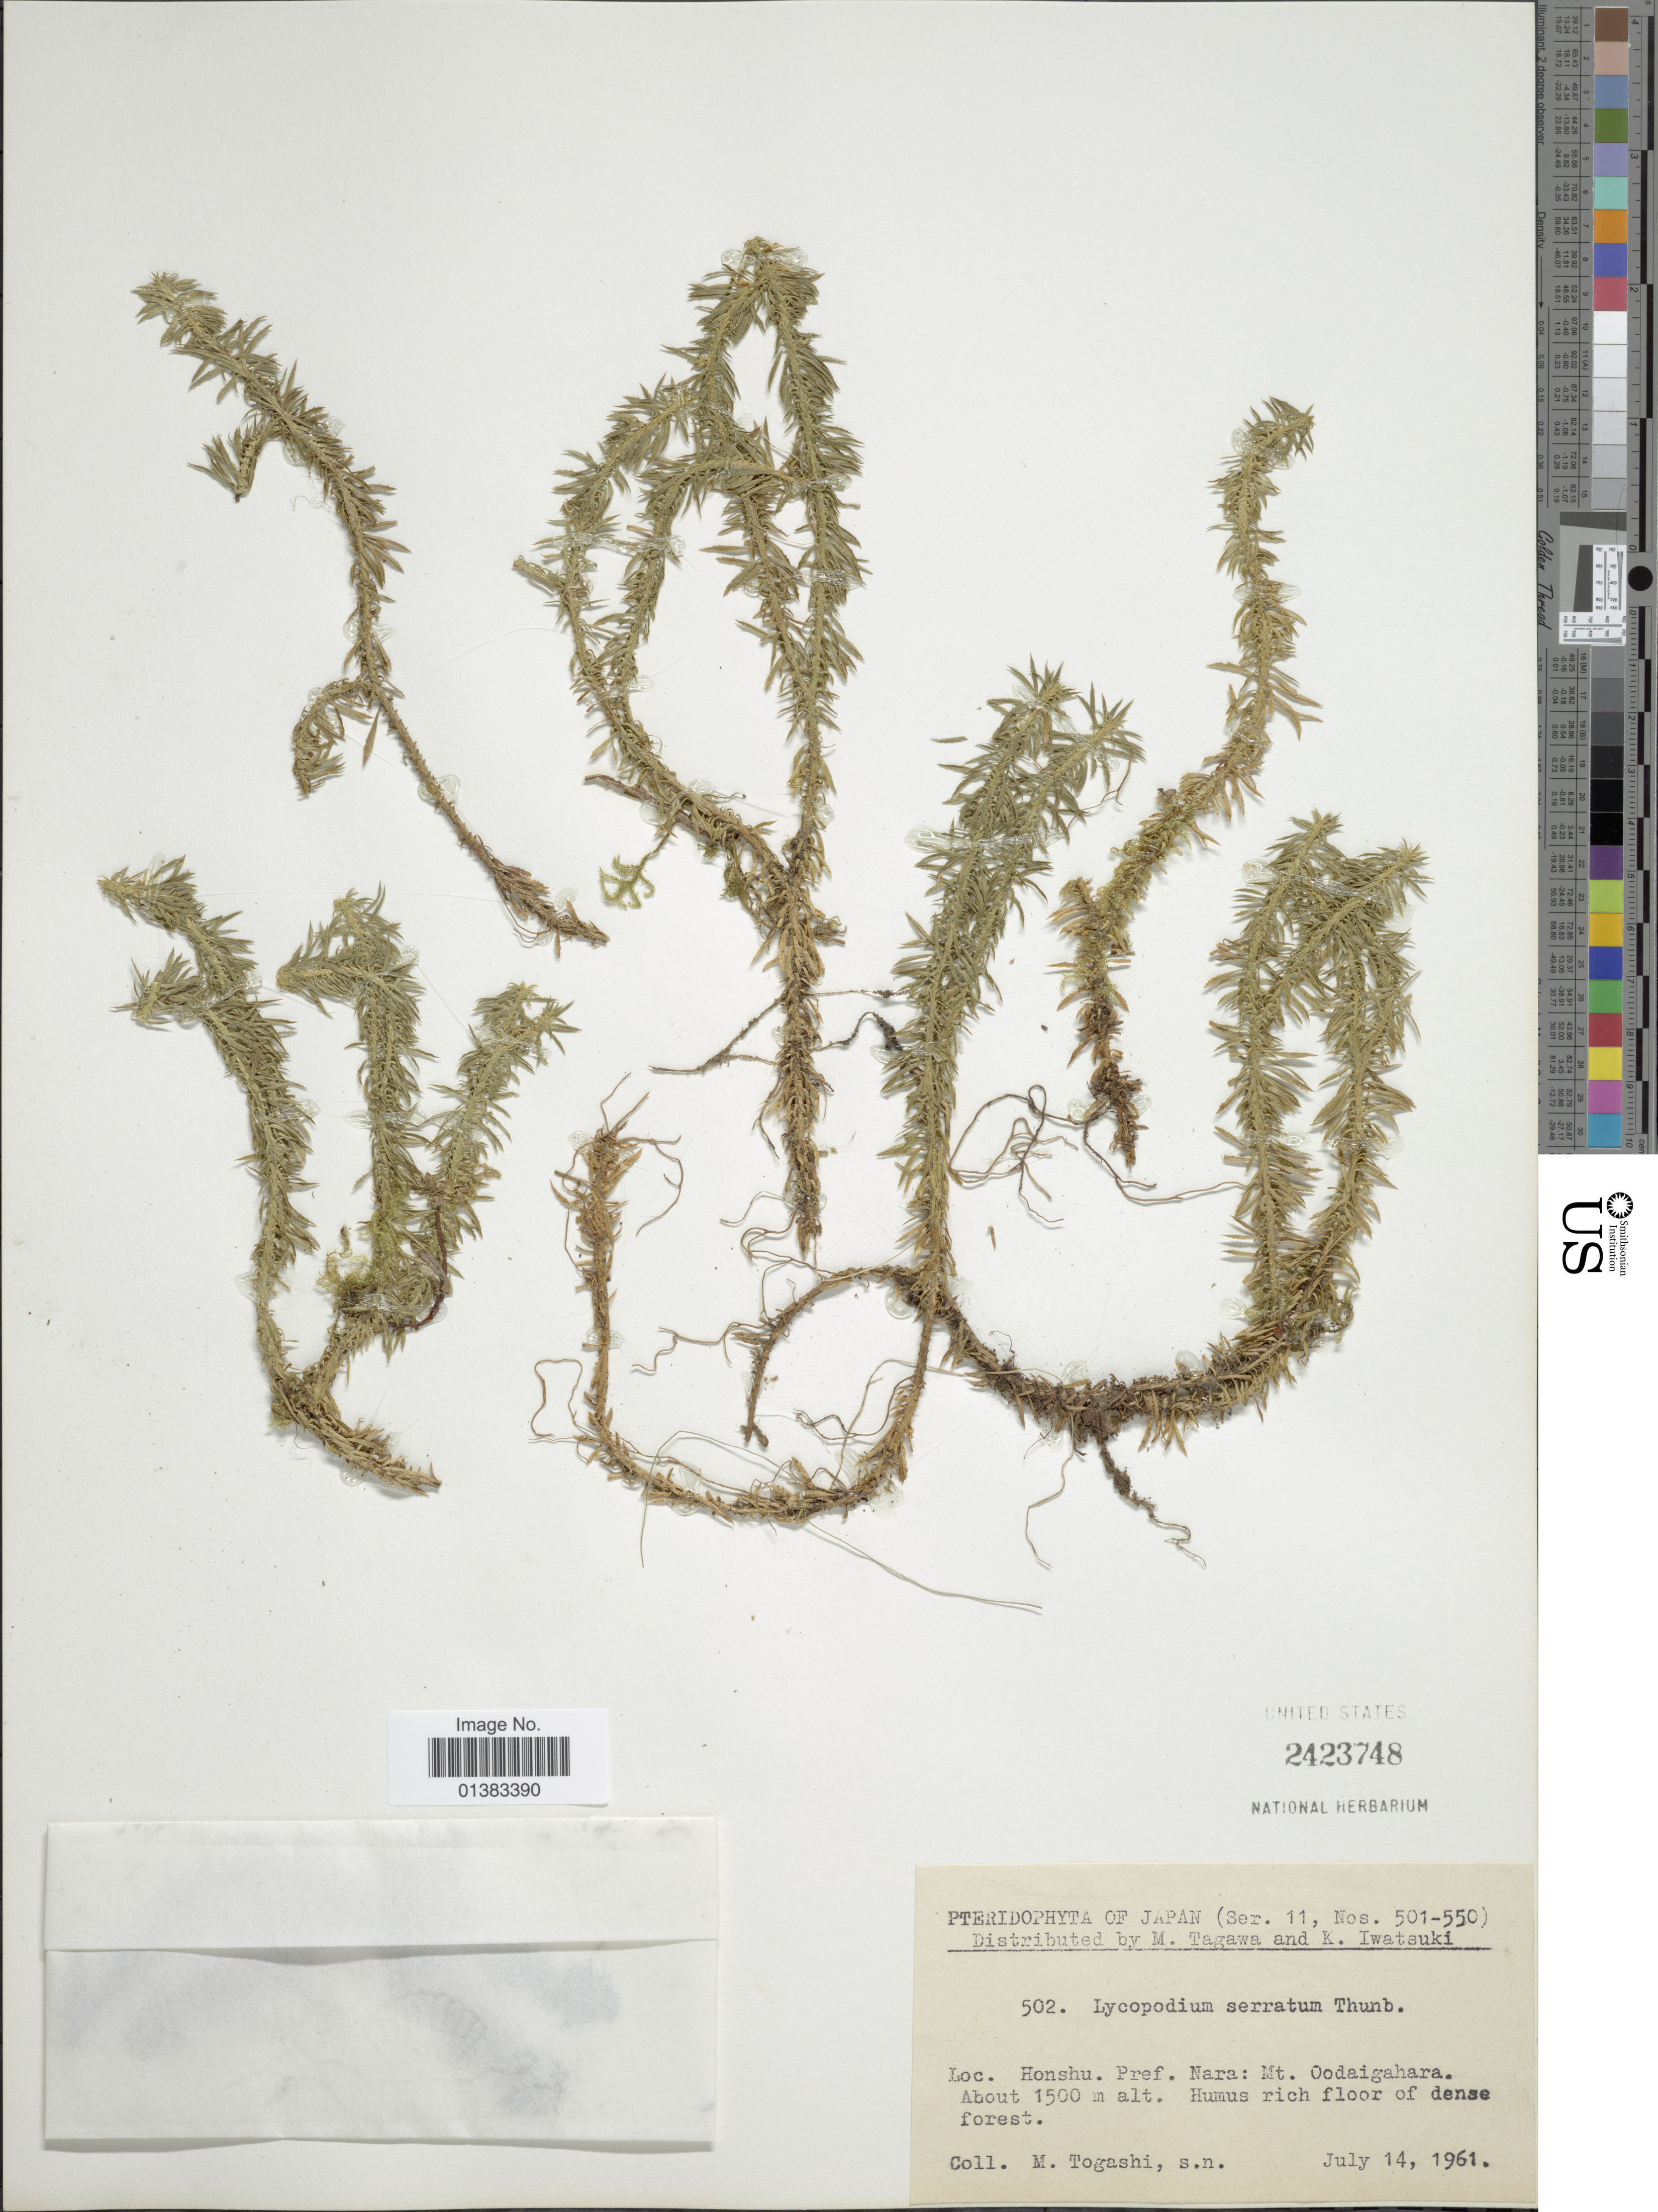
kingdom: Plantae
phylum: Tracheophyta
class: Lycopodiopsida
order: Lycopodiales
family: Lycopodiaceae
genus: Huperzia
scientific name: Huperzia serrata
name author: (Thunb.) Trevis.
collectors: M. Togashi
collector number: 502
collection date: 1961-07-14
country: Japan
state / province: Nara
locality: Honshu: Mt. Oodaigahara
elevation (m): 1500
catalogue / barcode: US 2423748